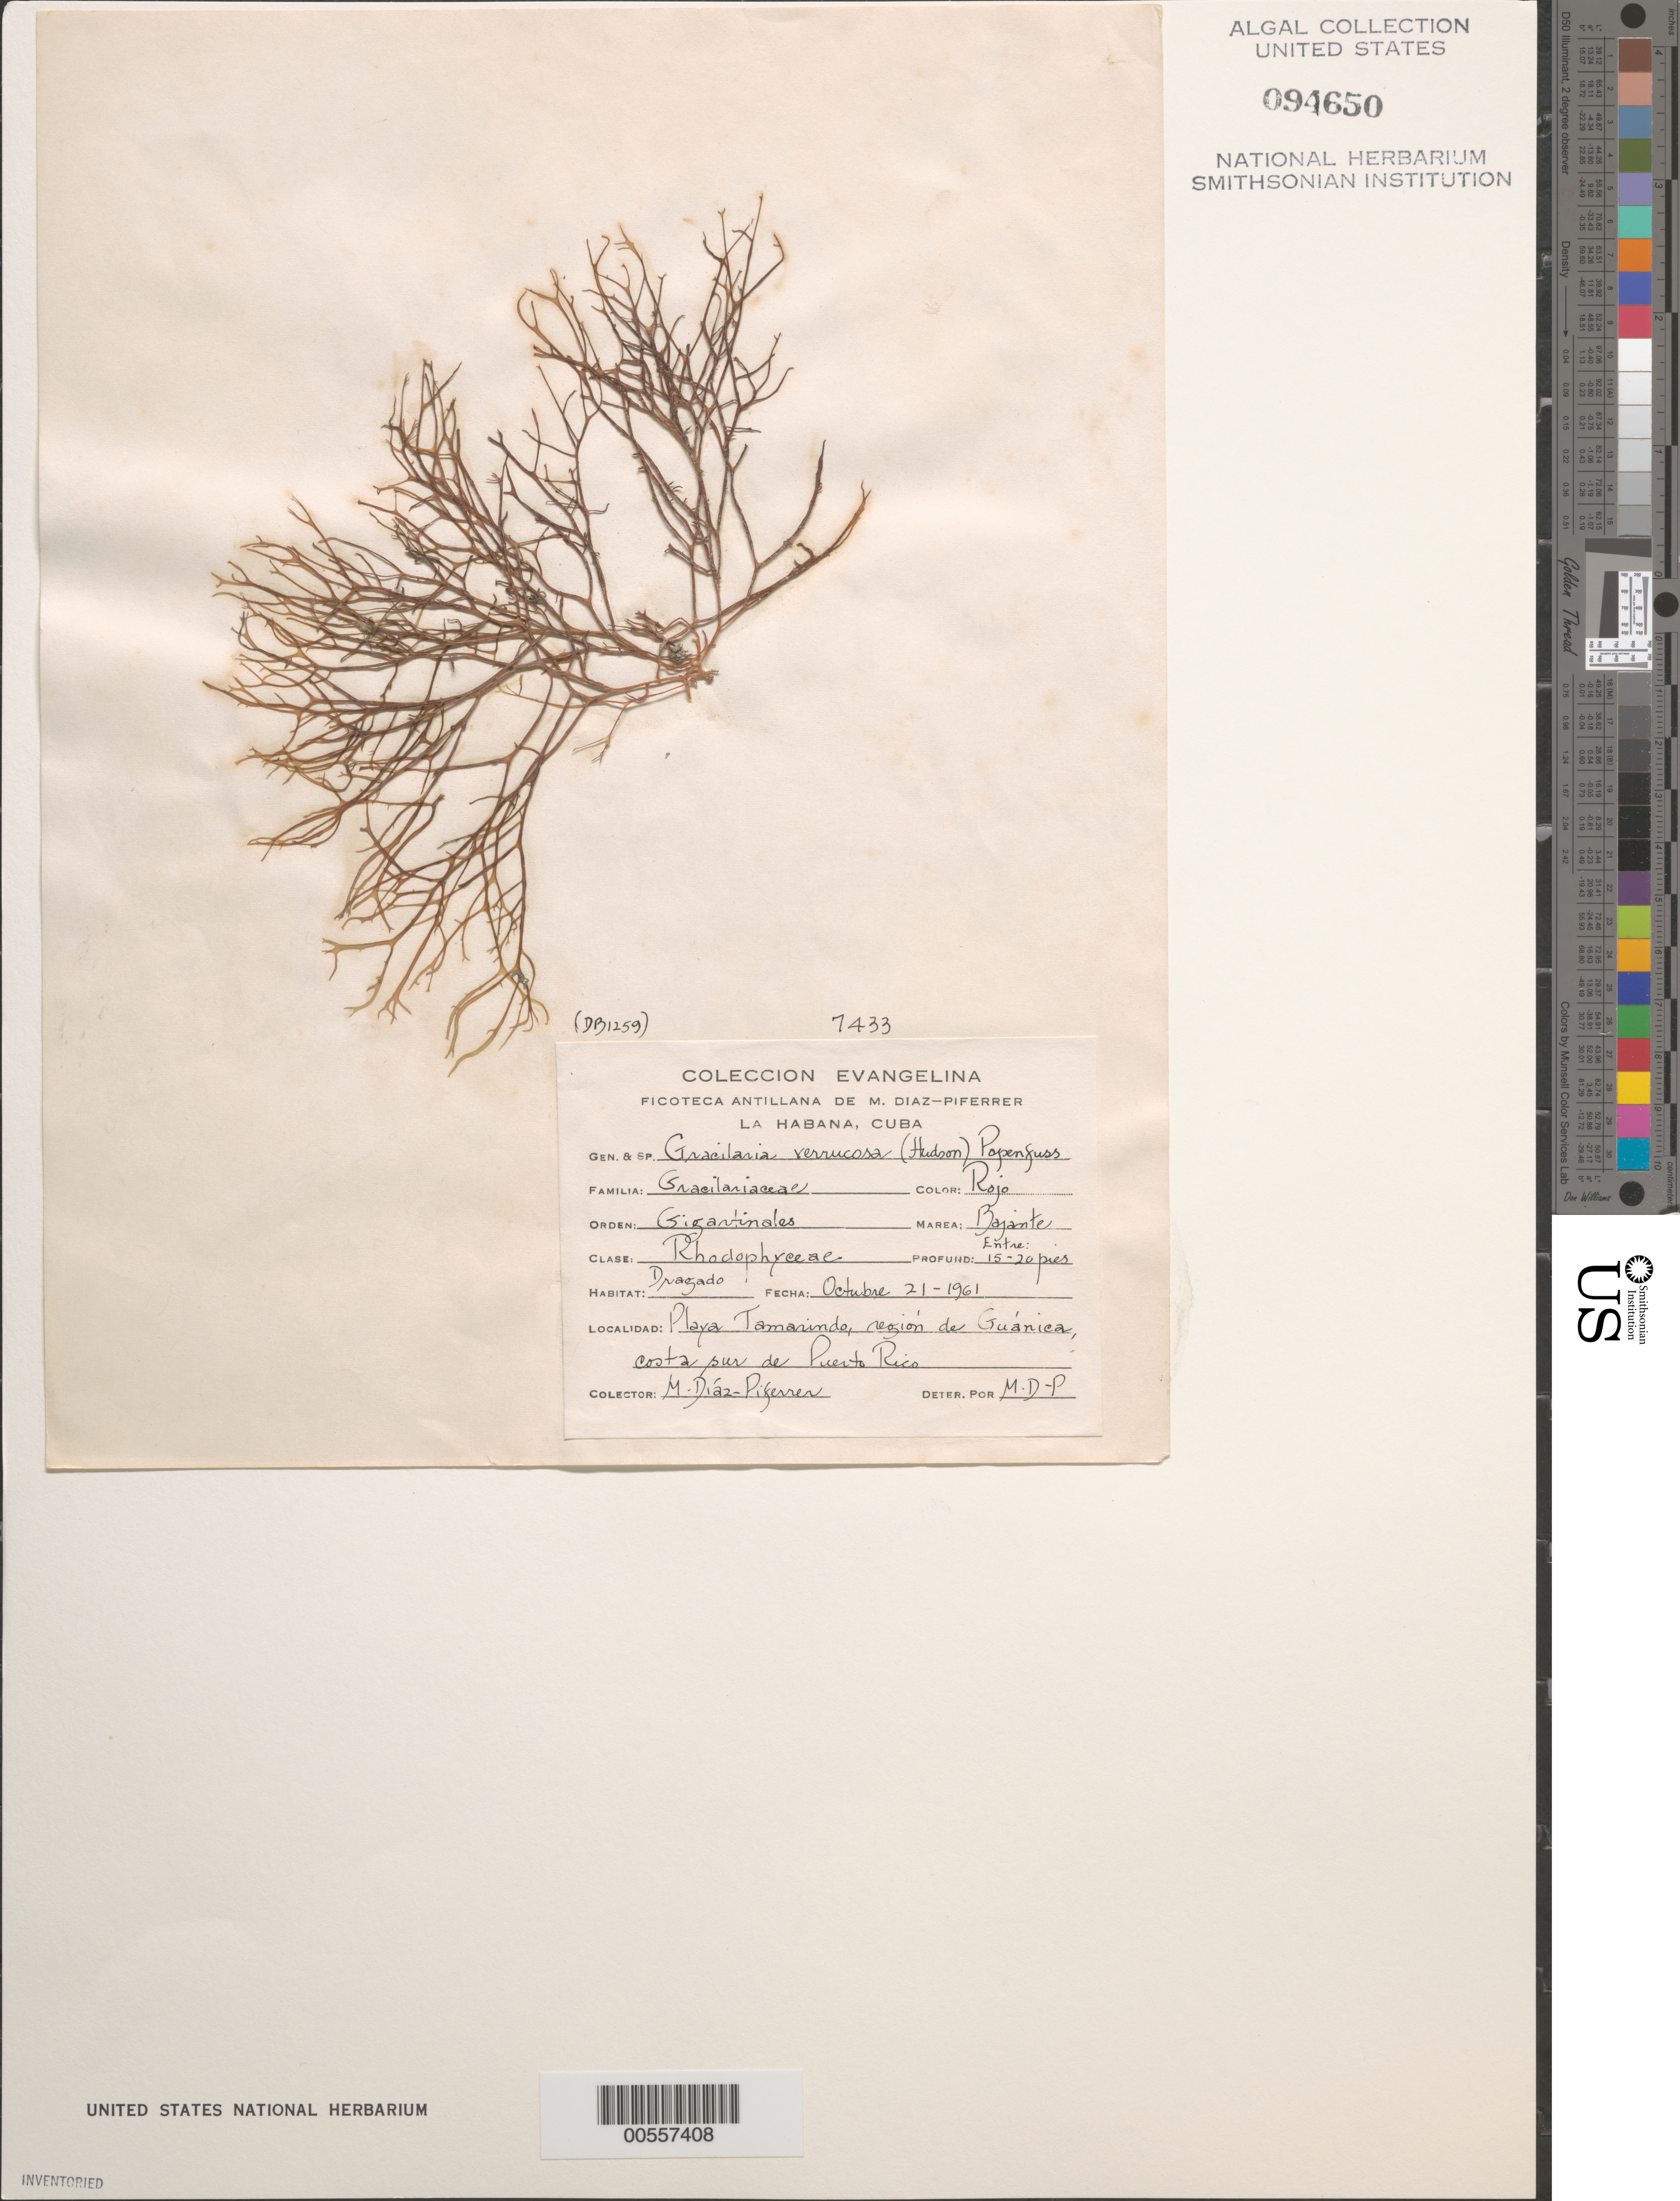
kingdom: Plantae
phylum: Rhodophyta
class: Florideophyceae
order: Gracilariales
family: Gracilariaceae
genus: Gracilariopsis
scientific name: Gracilariopsis longissima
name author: (S.G. Gmel.) Steentoft et al.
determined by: Algae name updating Project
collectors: M. Diaz-Piferrer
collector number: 7433 & DB-1259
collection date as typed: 21 Oct 1961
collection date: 1961-10-21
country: Puerto Rico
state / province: Guanica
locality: Playa tamarindo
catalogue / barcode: US 94650